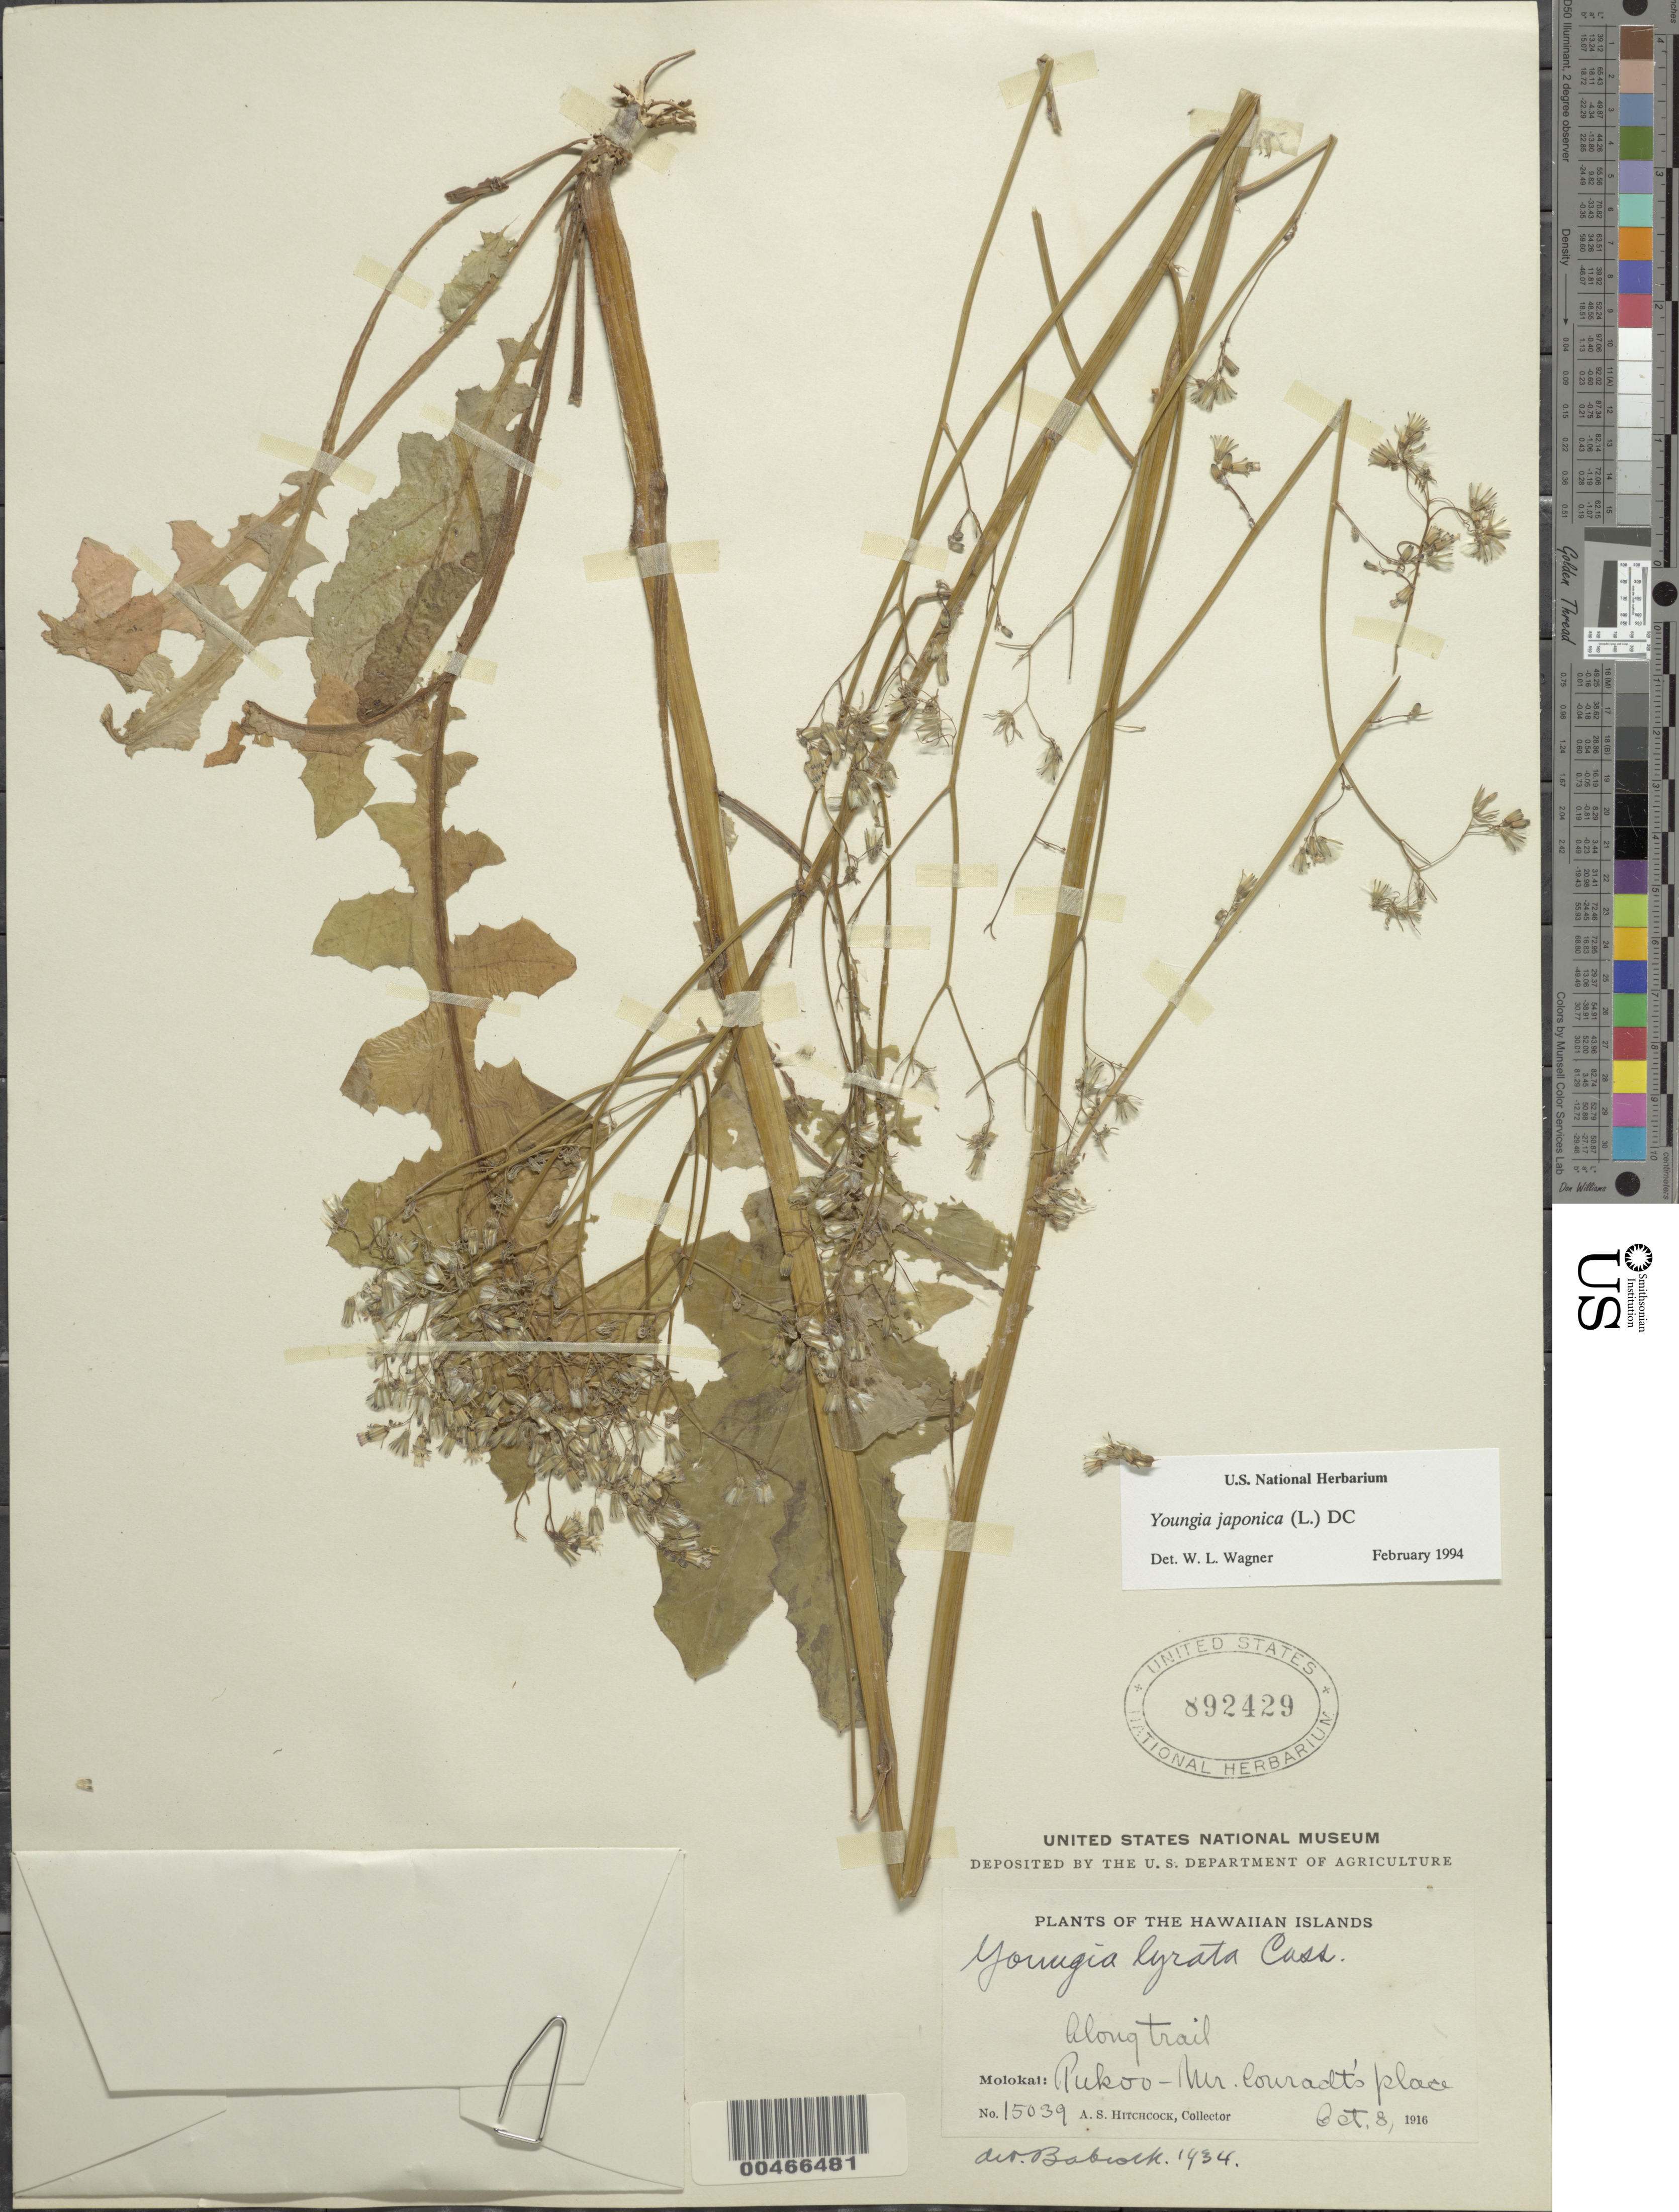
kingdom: Plantae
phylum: Tracheophyta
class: Magnoliopsida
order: Asterales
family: Asteraceae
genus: Youngia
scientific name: Youngia japonica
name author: (L.) DC.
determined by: Wagner, W. L., (BOT), Smithsonian Institution - National Museum of Natural History (UNITED STATES)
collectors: A. S. Hitchcock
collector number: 15039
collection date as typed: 8 Oct 1916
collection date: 1916-10-08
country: United States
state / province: Hawaii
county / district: Maui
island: Moloka'i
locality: Pukoo - Mr. Conradt's place, along trail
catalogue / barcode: US 892429